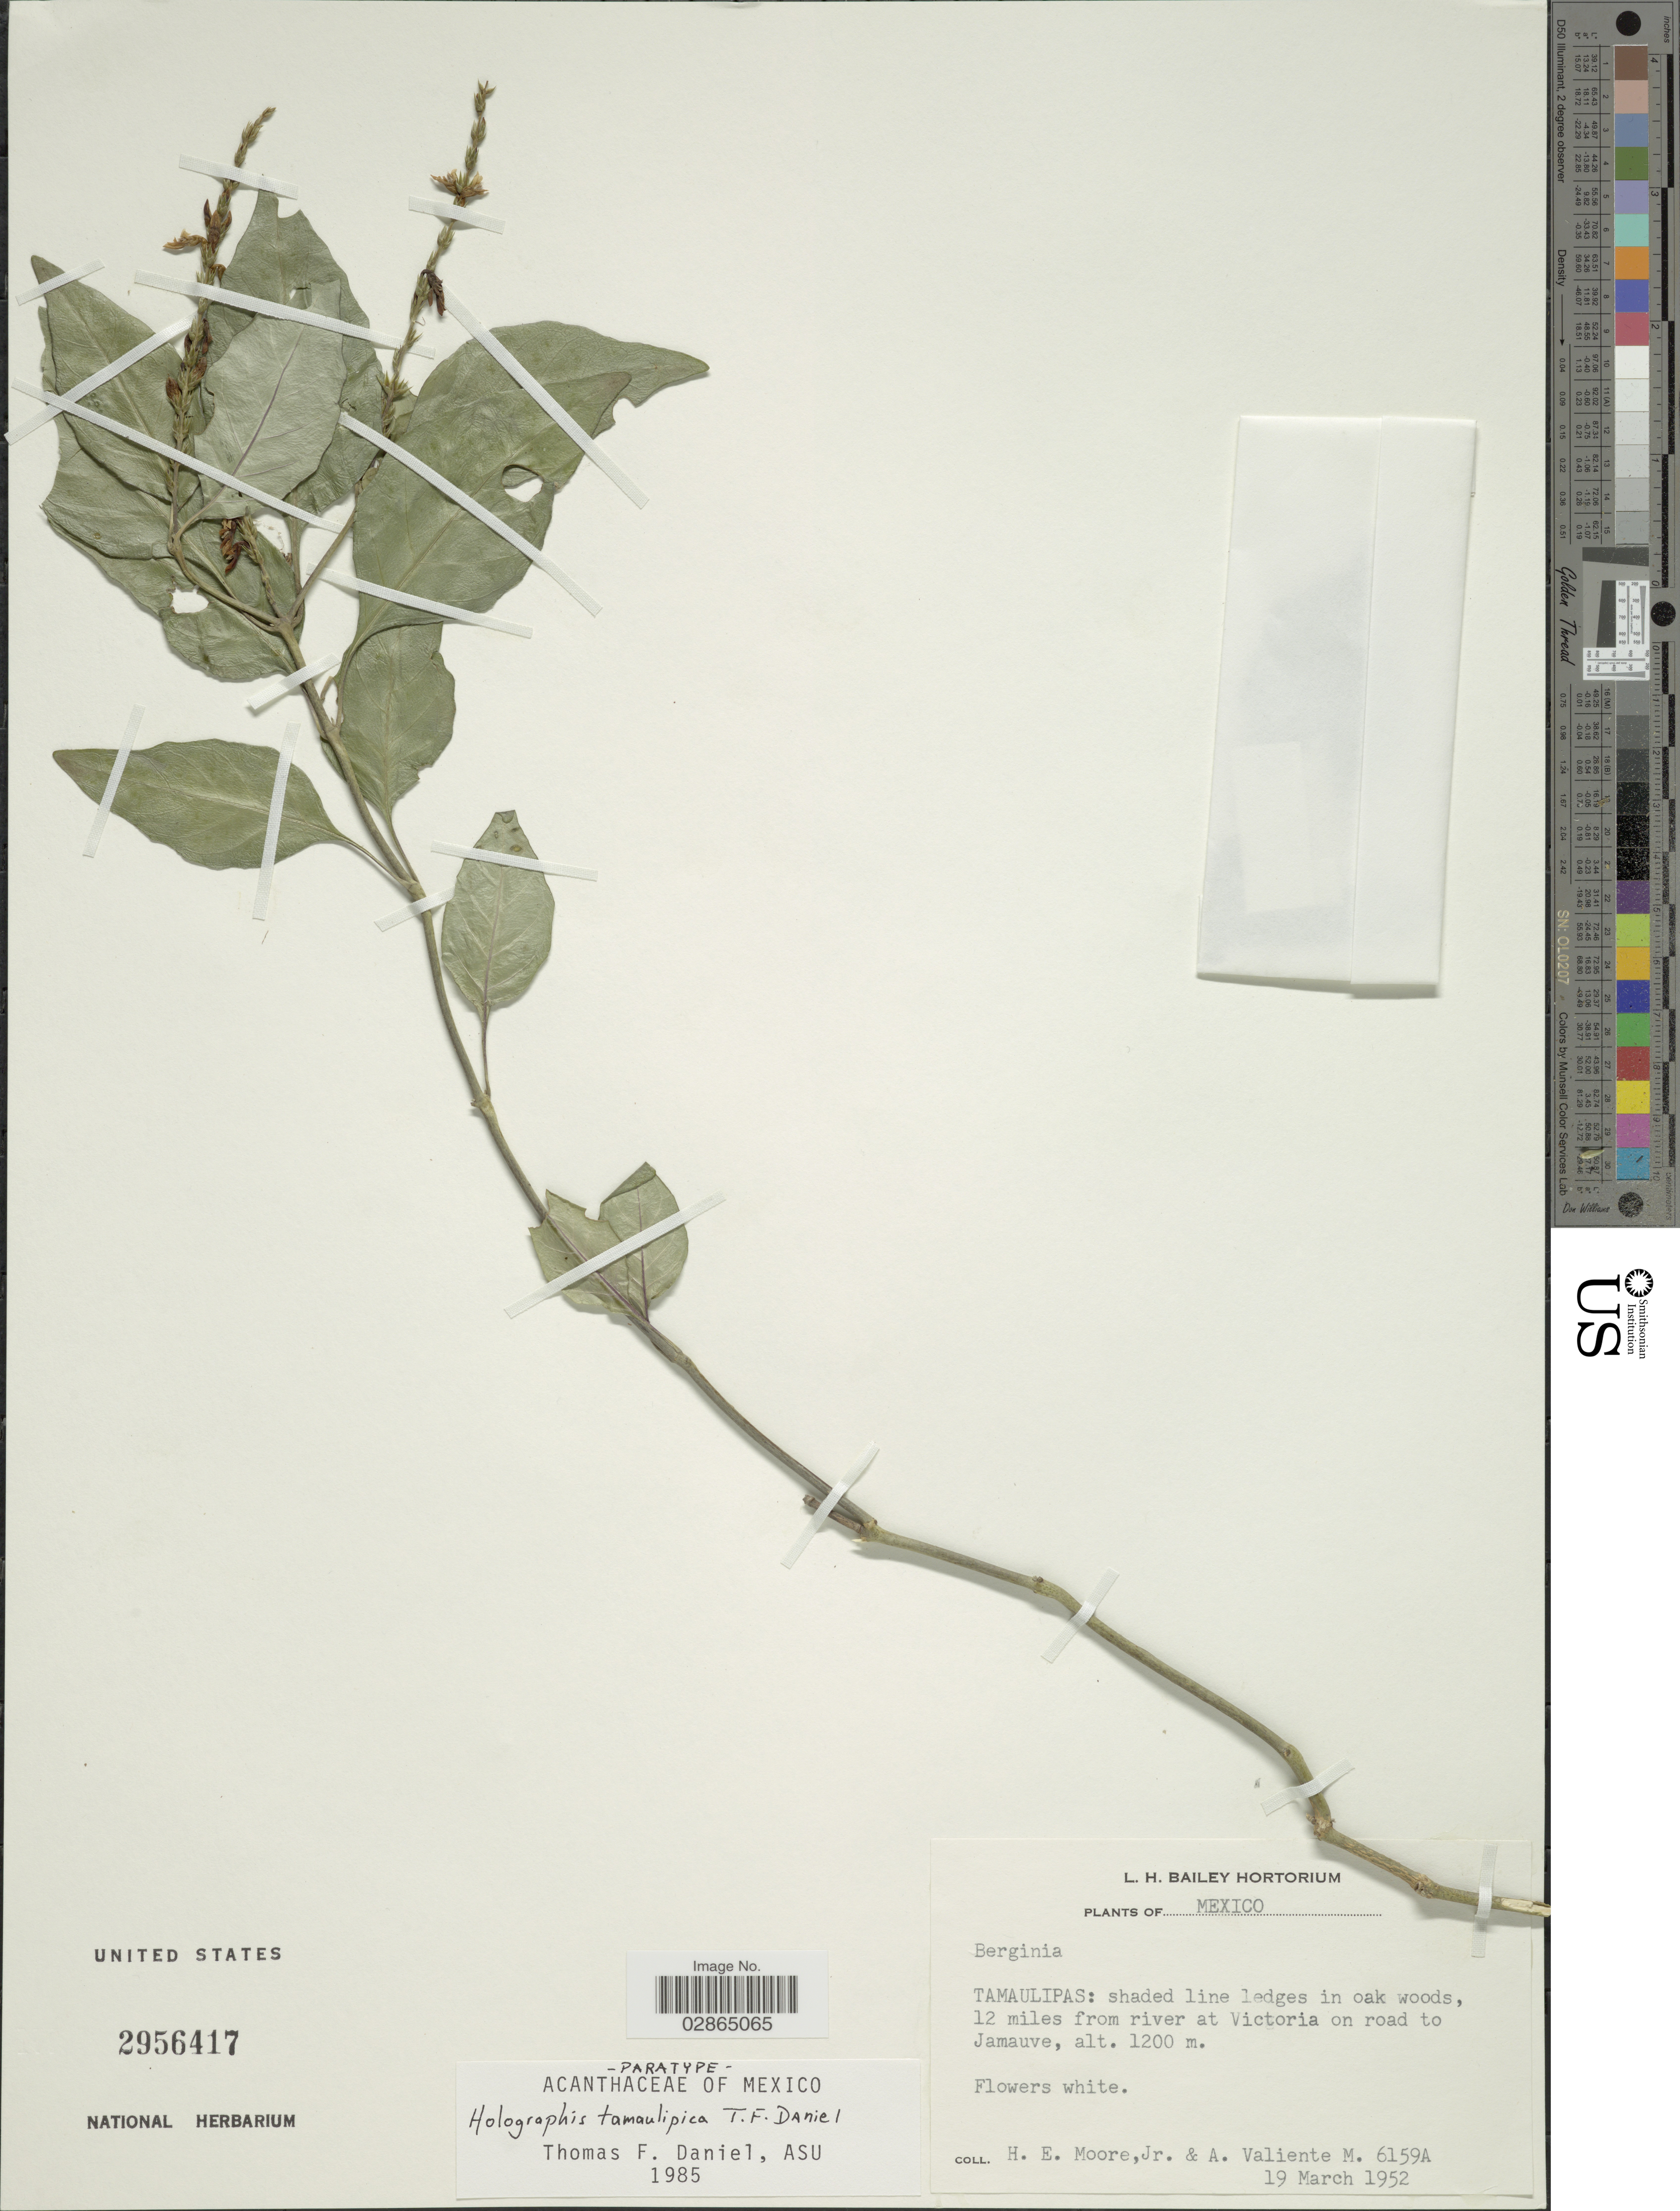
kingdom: Plantae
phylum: Tracheophyta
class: Magnoliopsida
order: Lamiales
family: Acanthaceae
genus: Holographis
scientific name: Holographis tamaulipica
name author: T.F. Daniel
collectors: H. Moore & A. Valiente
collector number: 6159A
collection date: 1952-03-19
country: Mexico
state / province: Tamaulipas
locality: Shaded line ledges in oak woods, 12 miles from river at Victoria on road to Jamauve.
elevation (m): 1200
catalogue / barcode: US 2956417